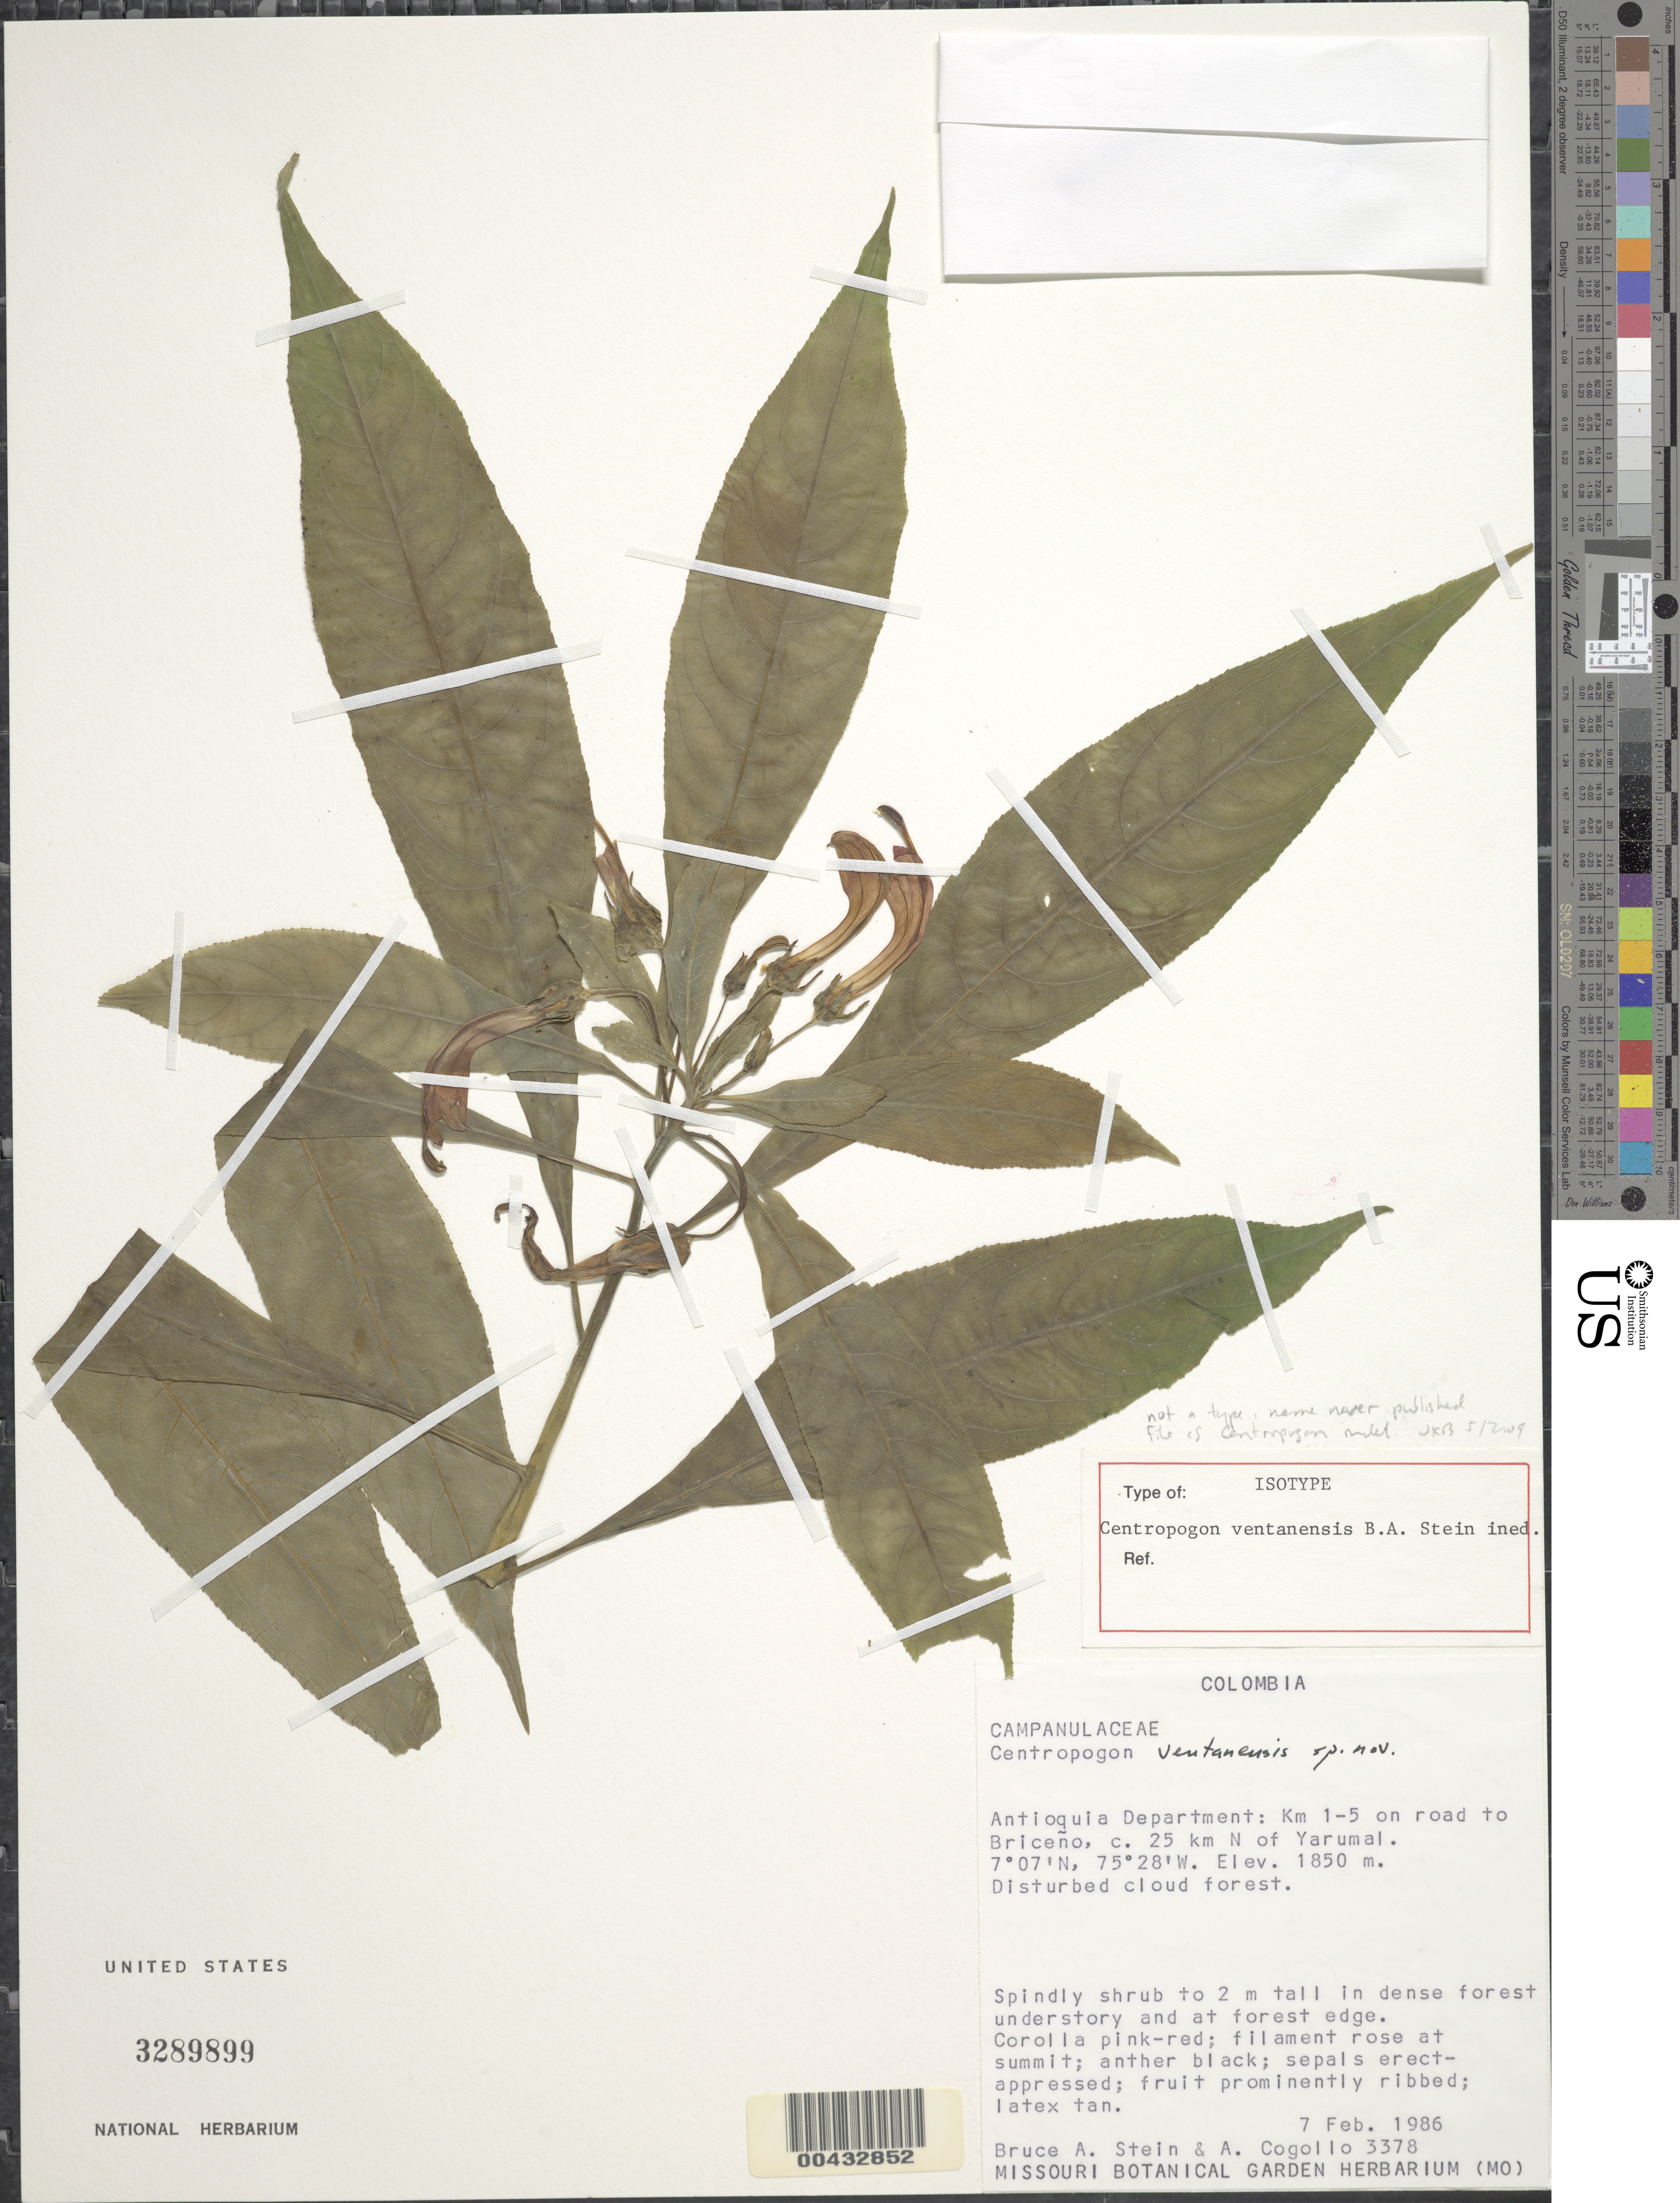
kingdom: Plantae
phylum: Tracheophyta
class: Magnoliopsida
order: Asterales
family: Campanulaceae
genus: Centropogon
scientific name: Centropogon sp.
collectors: B. A. Stein & A. Cogollo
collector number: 3378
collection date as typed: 07 Feb 1986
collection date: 1986-02-07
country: Colombia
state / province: Antioquia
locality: Km 1-5 on road to Briceno, ca. 25 km N of Yarumal.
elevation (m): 1850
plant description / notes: Annotated as an isotype of Centropogon ventanensis B.A. Stein ined. Not a type, name never published.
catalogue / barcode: US 3289899